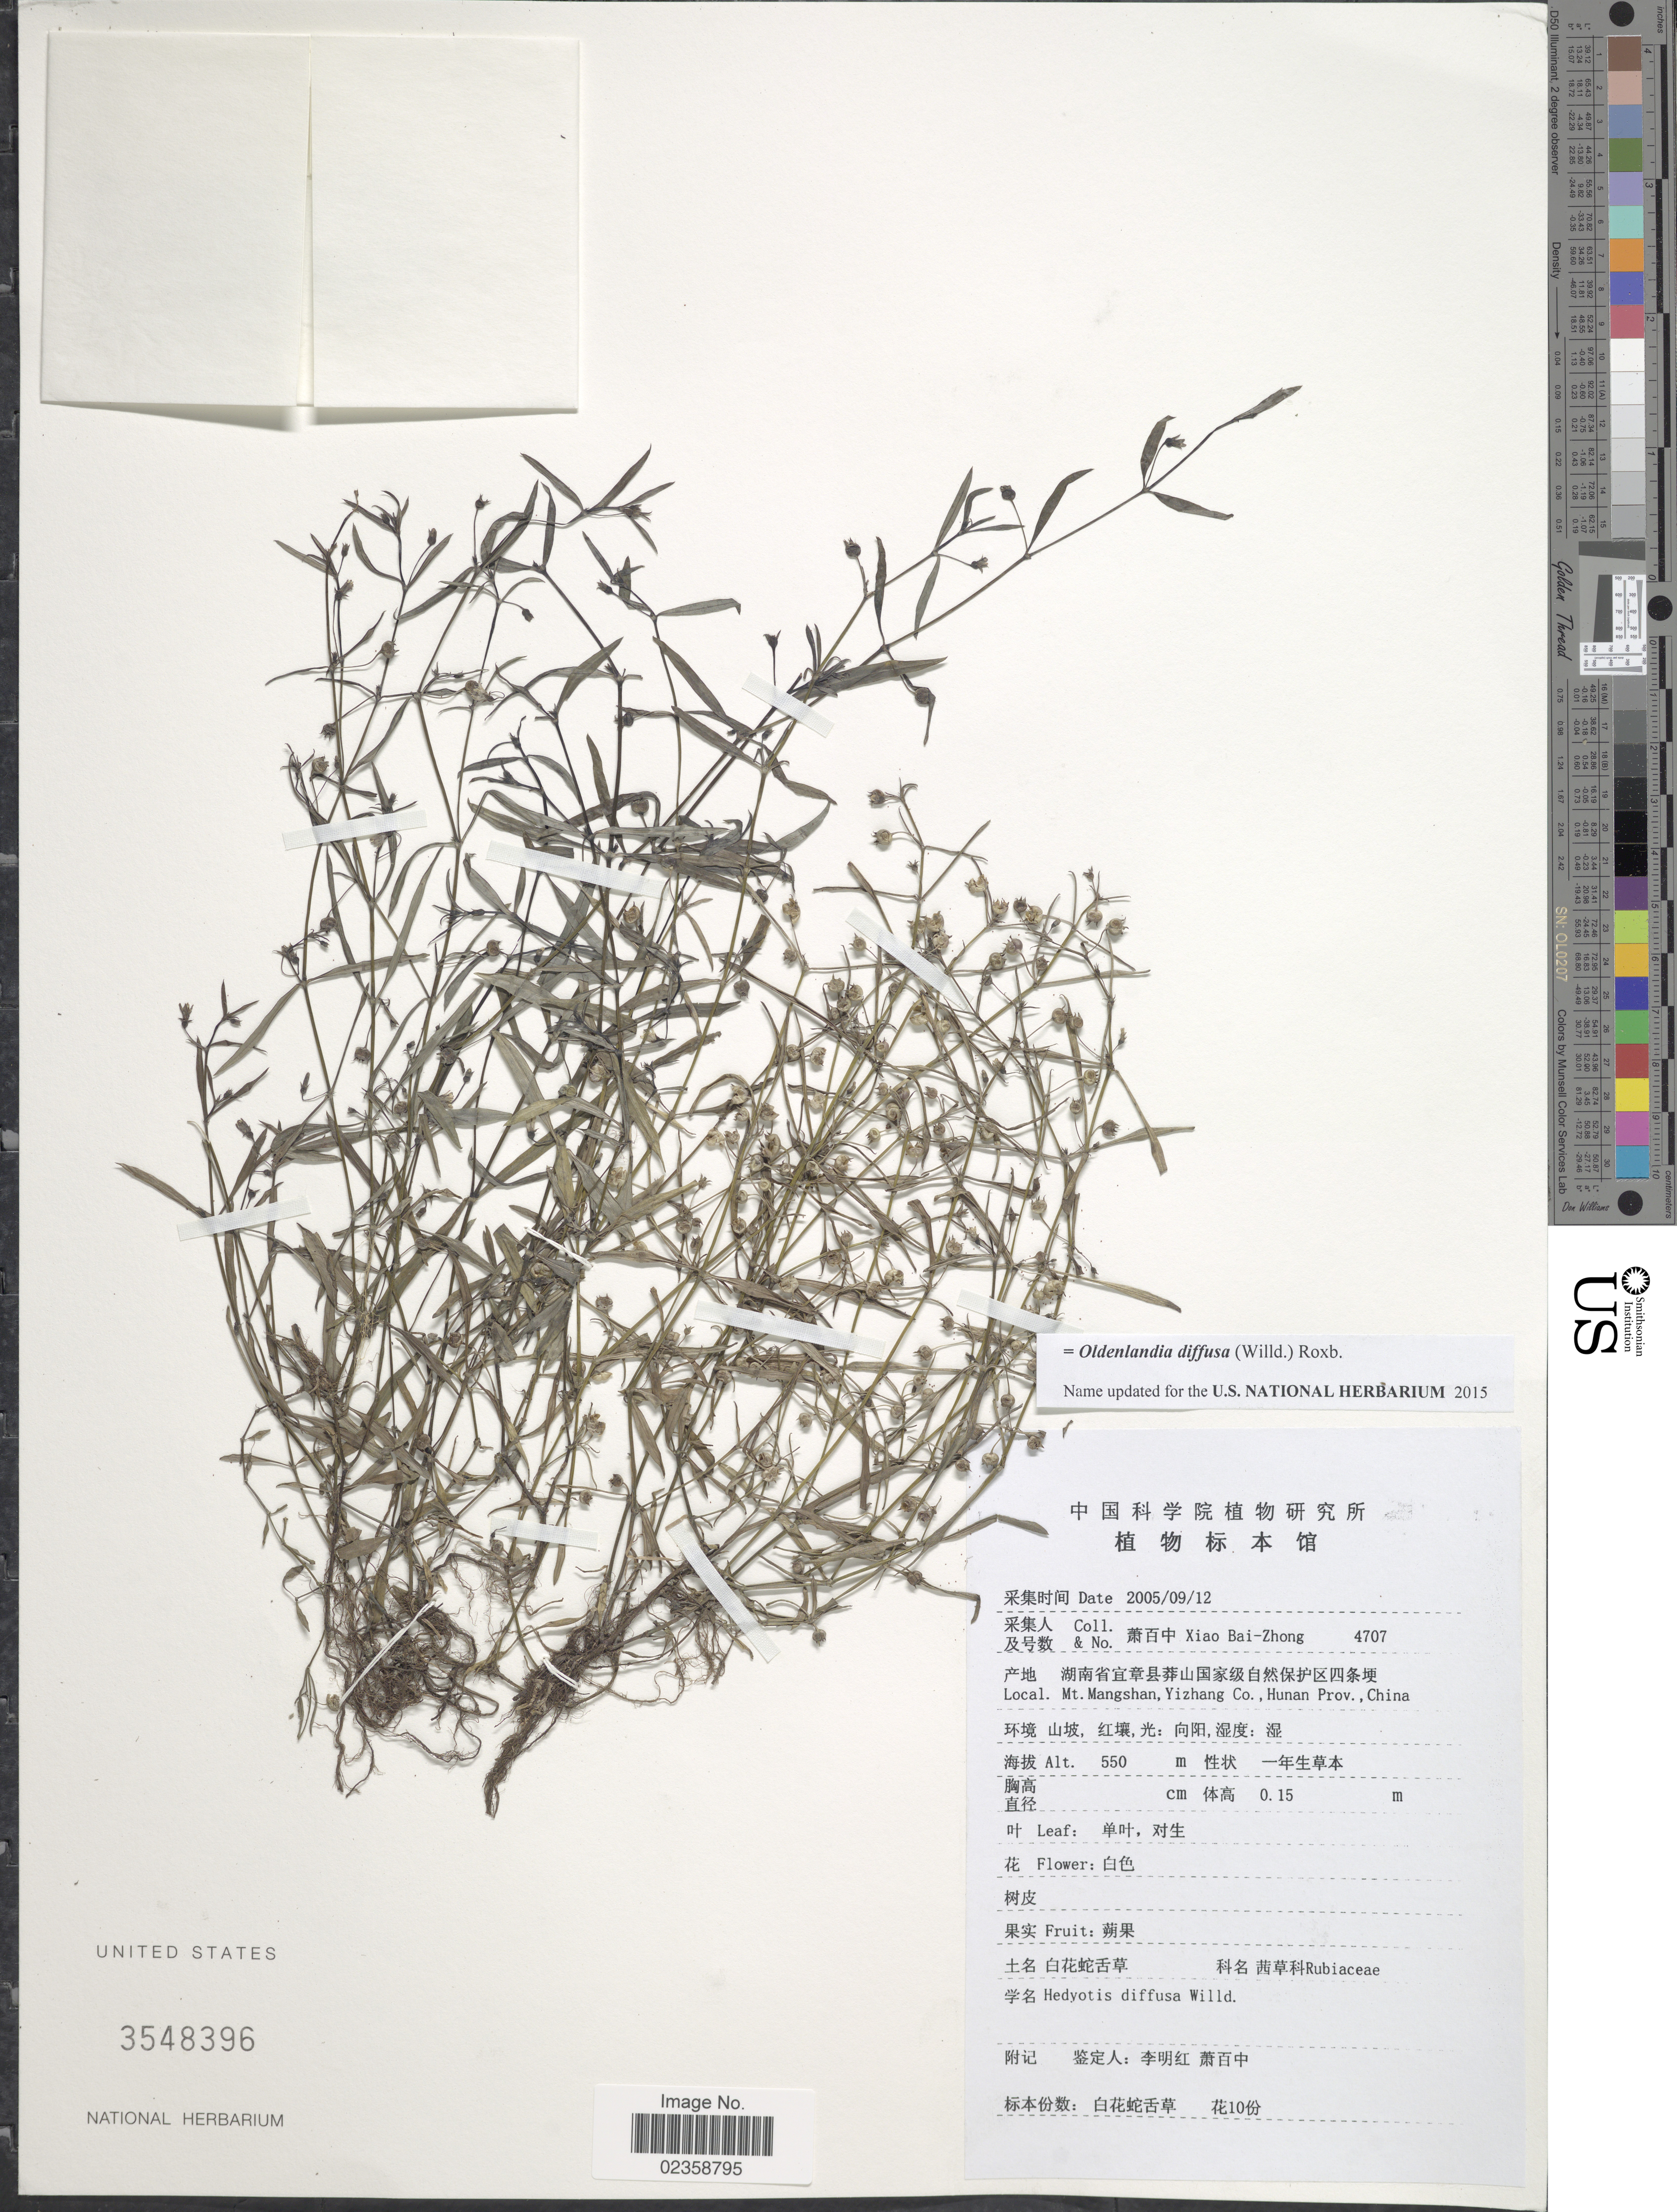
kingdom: Plantae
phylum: Tracheophyta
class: Magnoliopsida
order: Gentianales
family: Rubiaceae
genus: Oldenlandia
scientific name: Oldenlandia diffusa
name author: (Willd.) Roxb.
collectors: B. Z. Xiao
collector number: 4707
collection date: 2005-09-12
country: China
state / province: Hunan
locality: Mt. Mansghan, Yizhang Co.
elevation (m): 550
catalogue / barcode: US 3548396